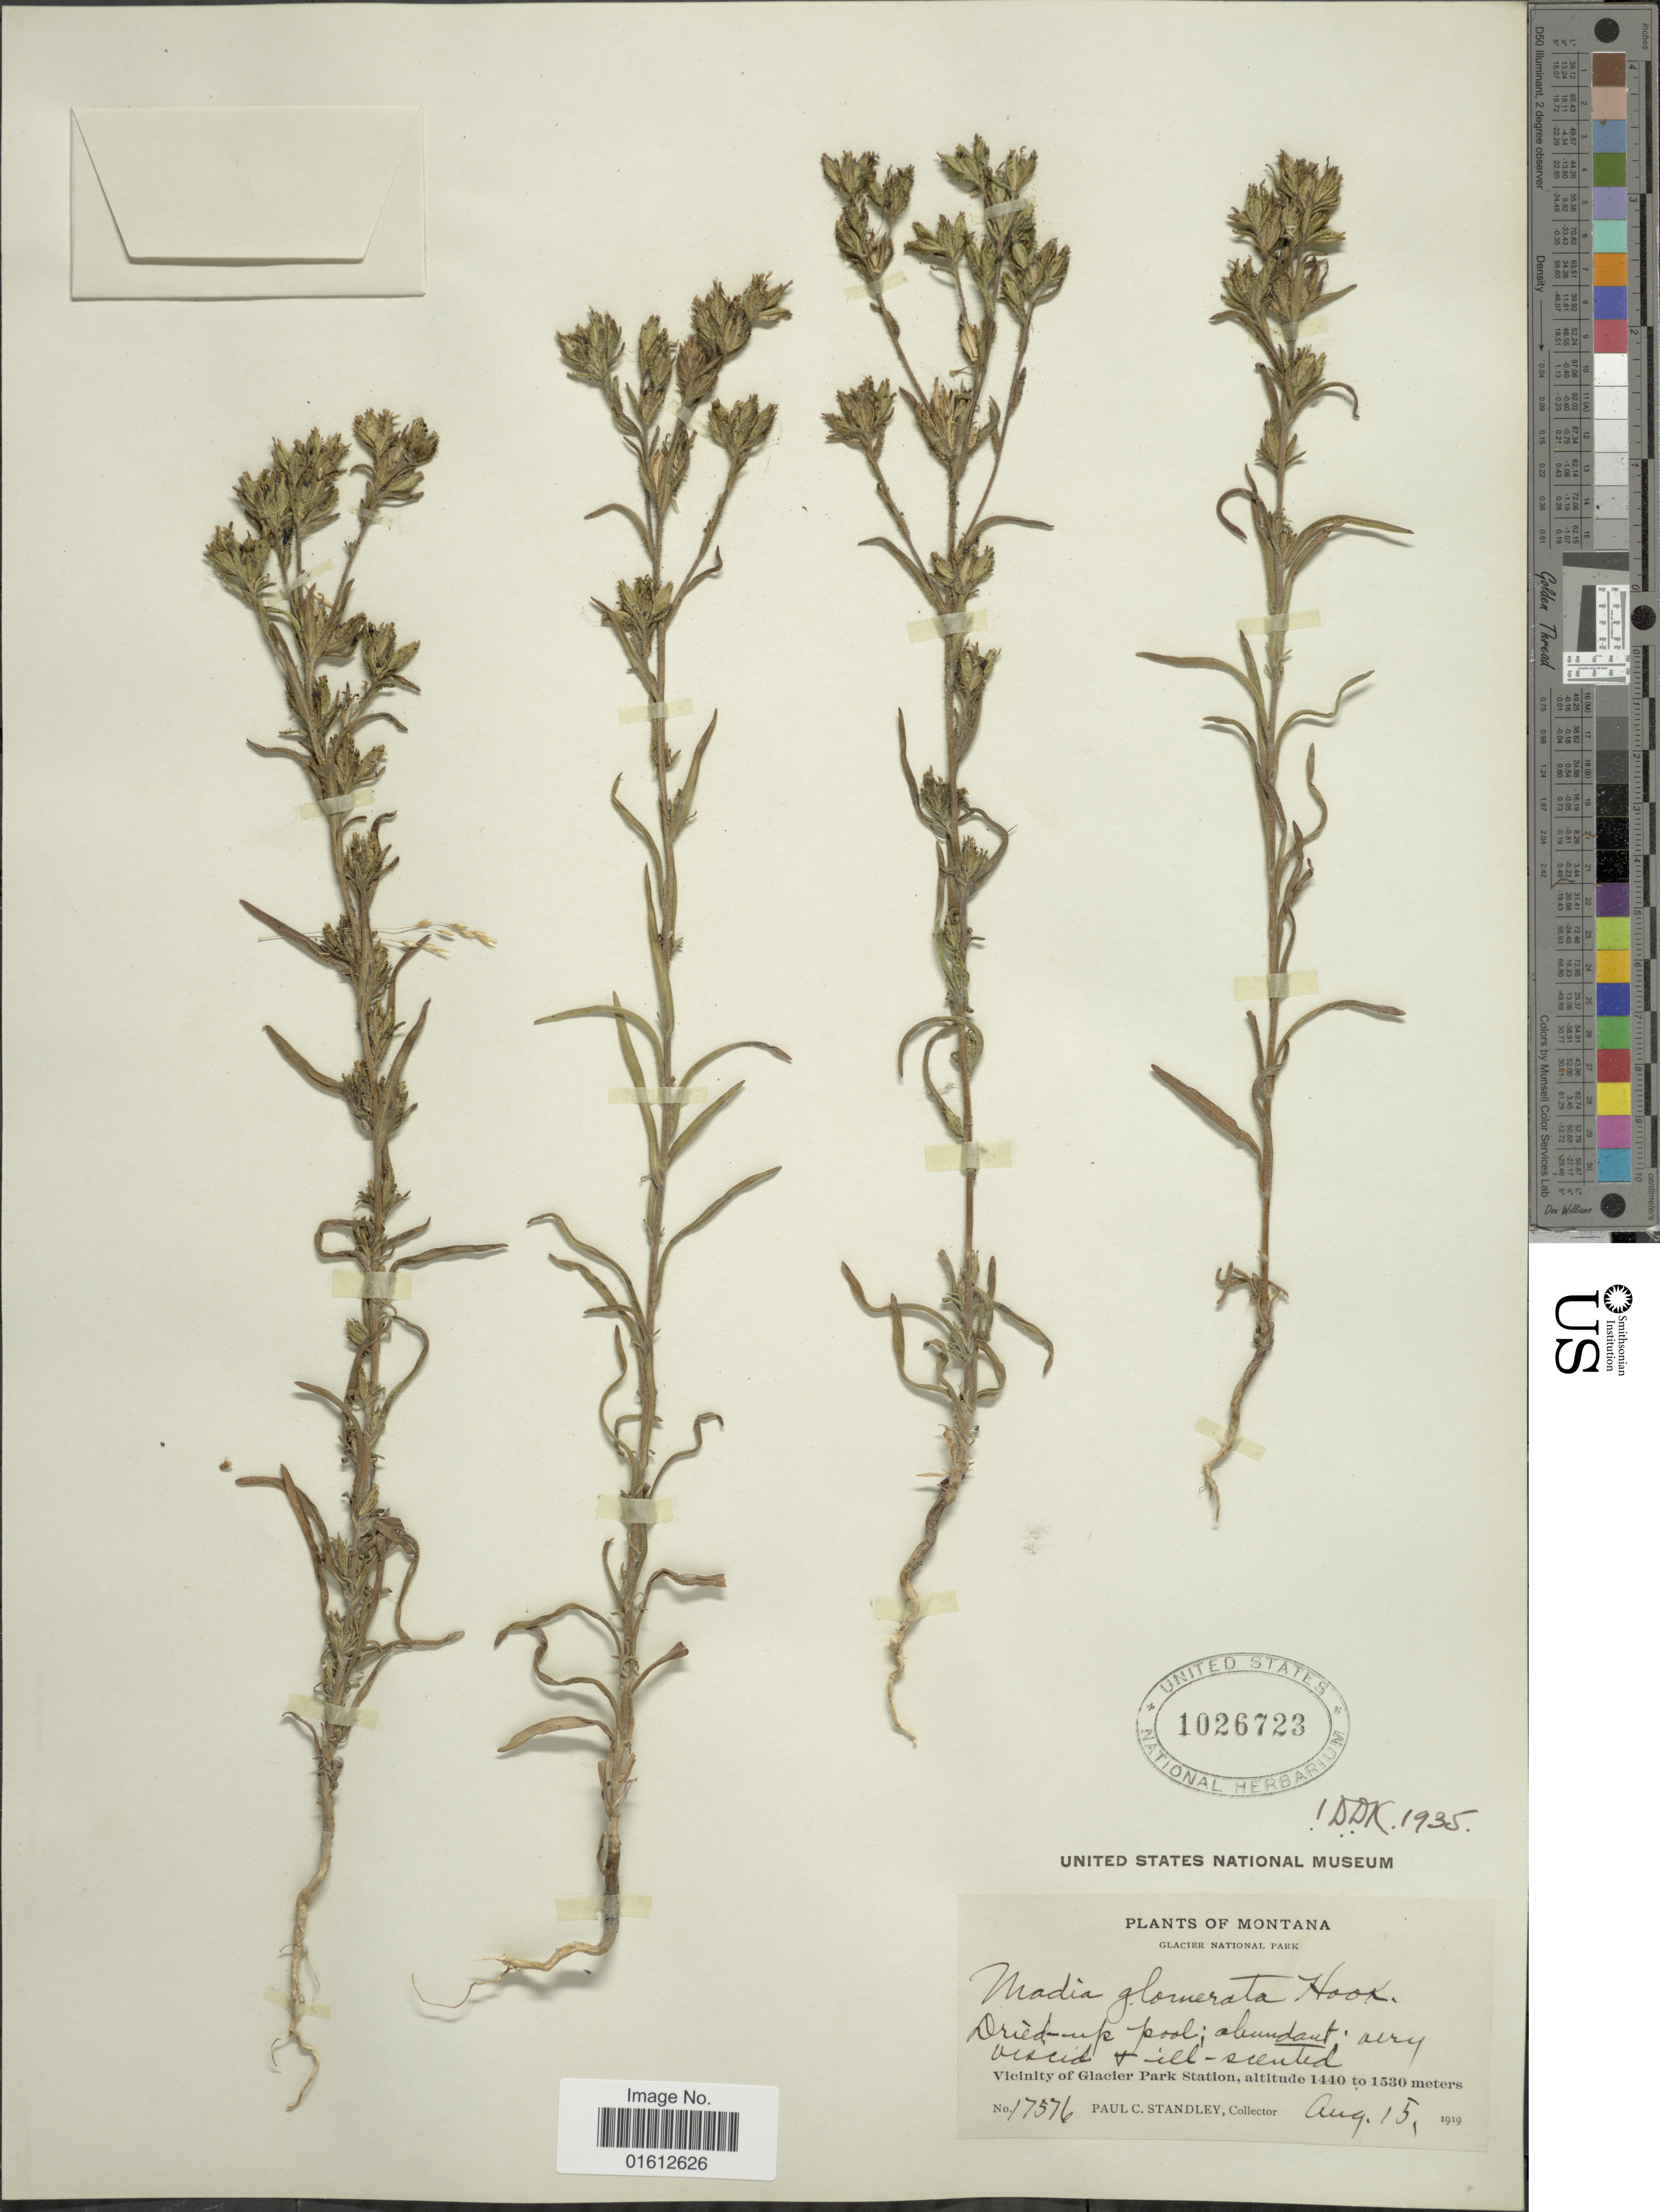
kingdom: Plantae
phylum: Tracheophyta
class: Magnoliopsida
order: Asterales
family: Asteraceae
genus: Madia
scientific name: Madia glomerata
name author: Hook.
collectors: P. C. Standley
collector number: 17576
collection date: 1919-08-15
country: United States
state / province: Montana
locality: Glacier National Park. Vicinity of Glacier Park Station.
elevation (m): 1440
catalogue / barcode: US 1026723